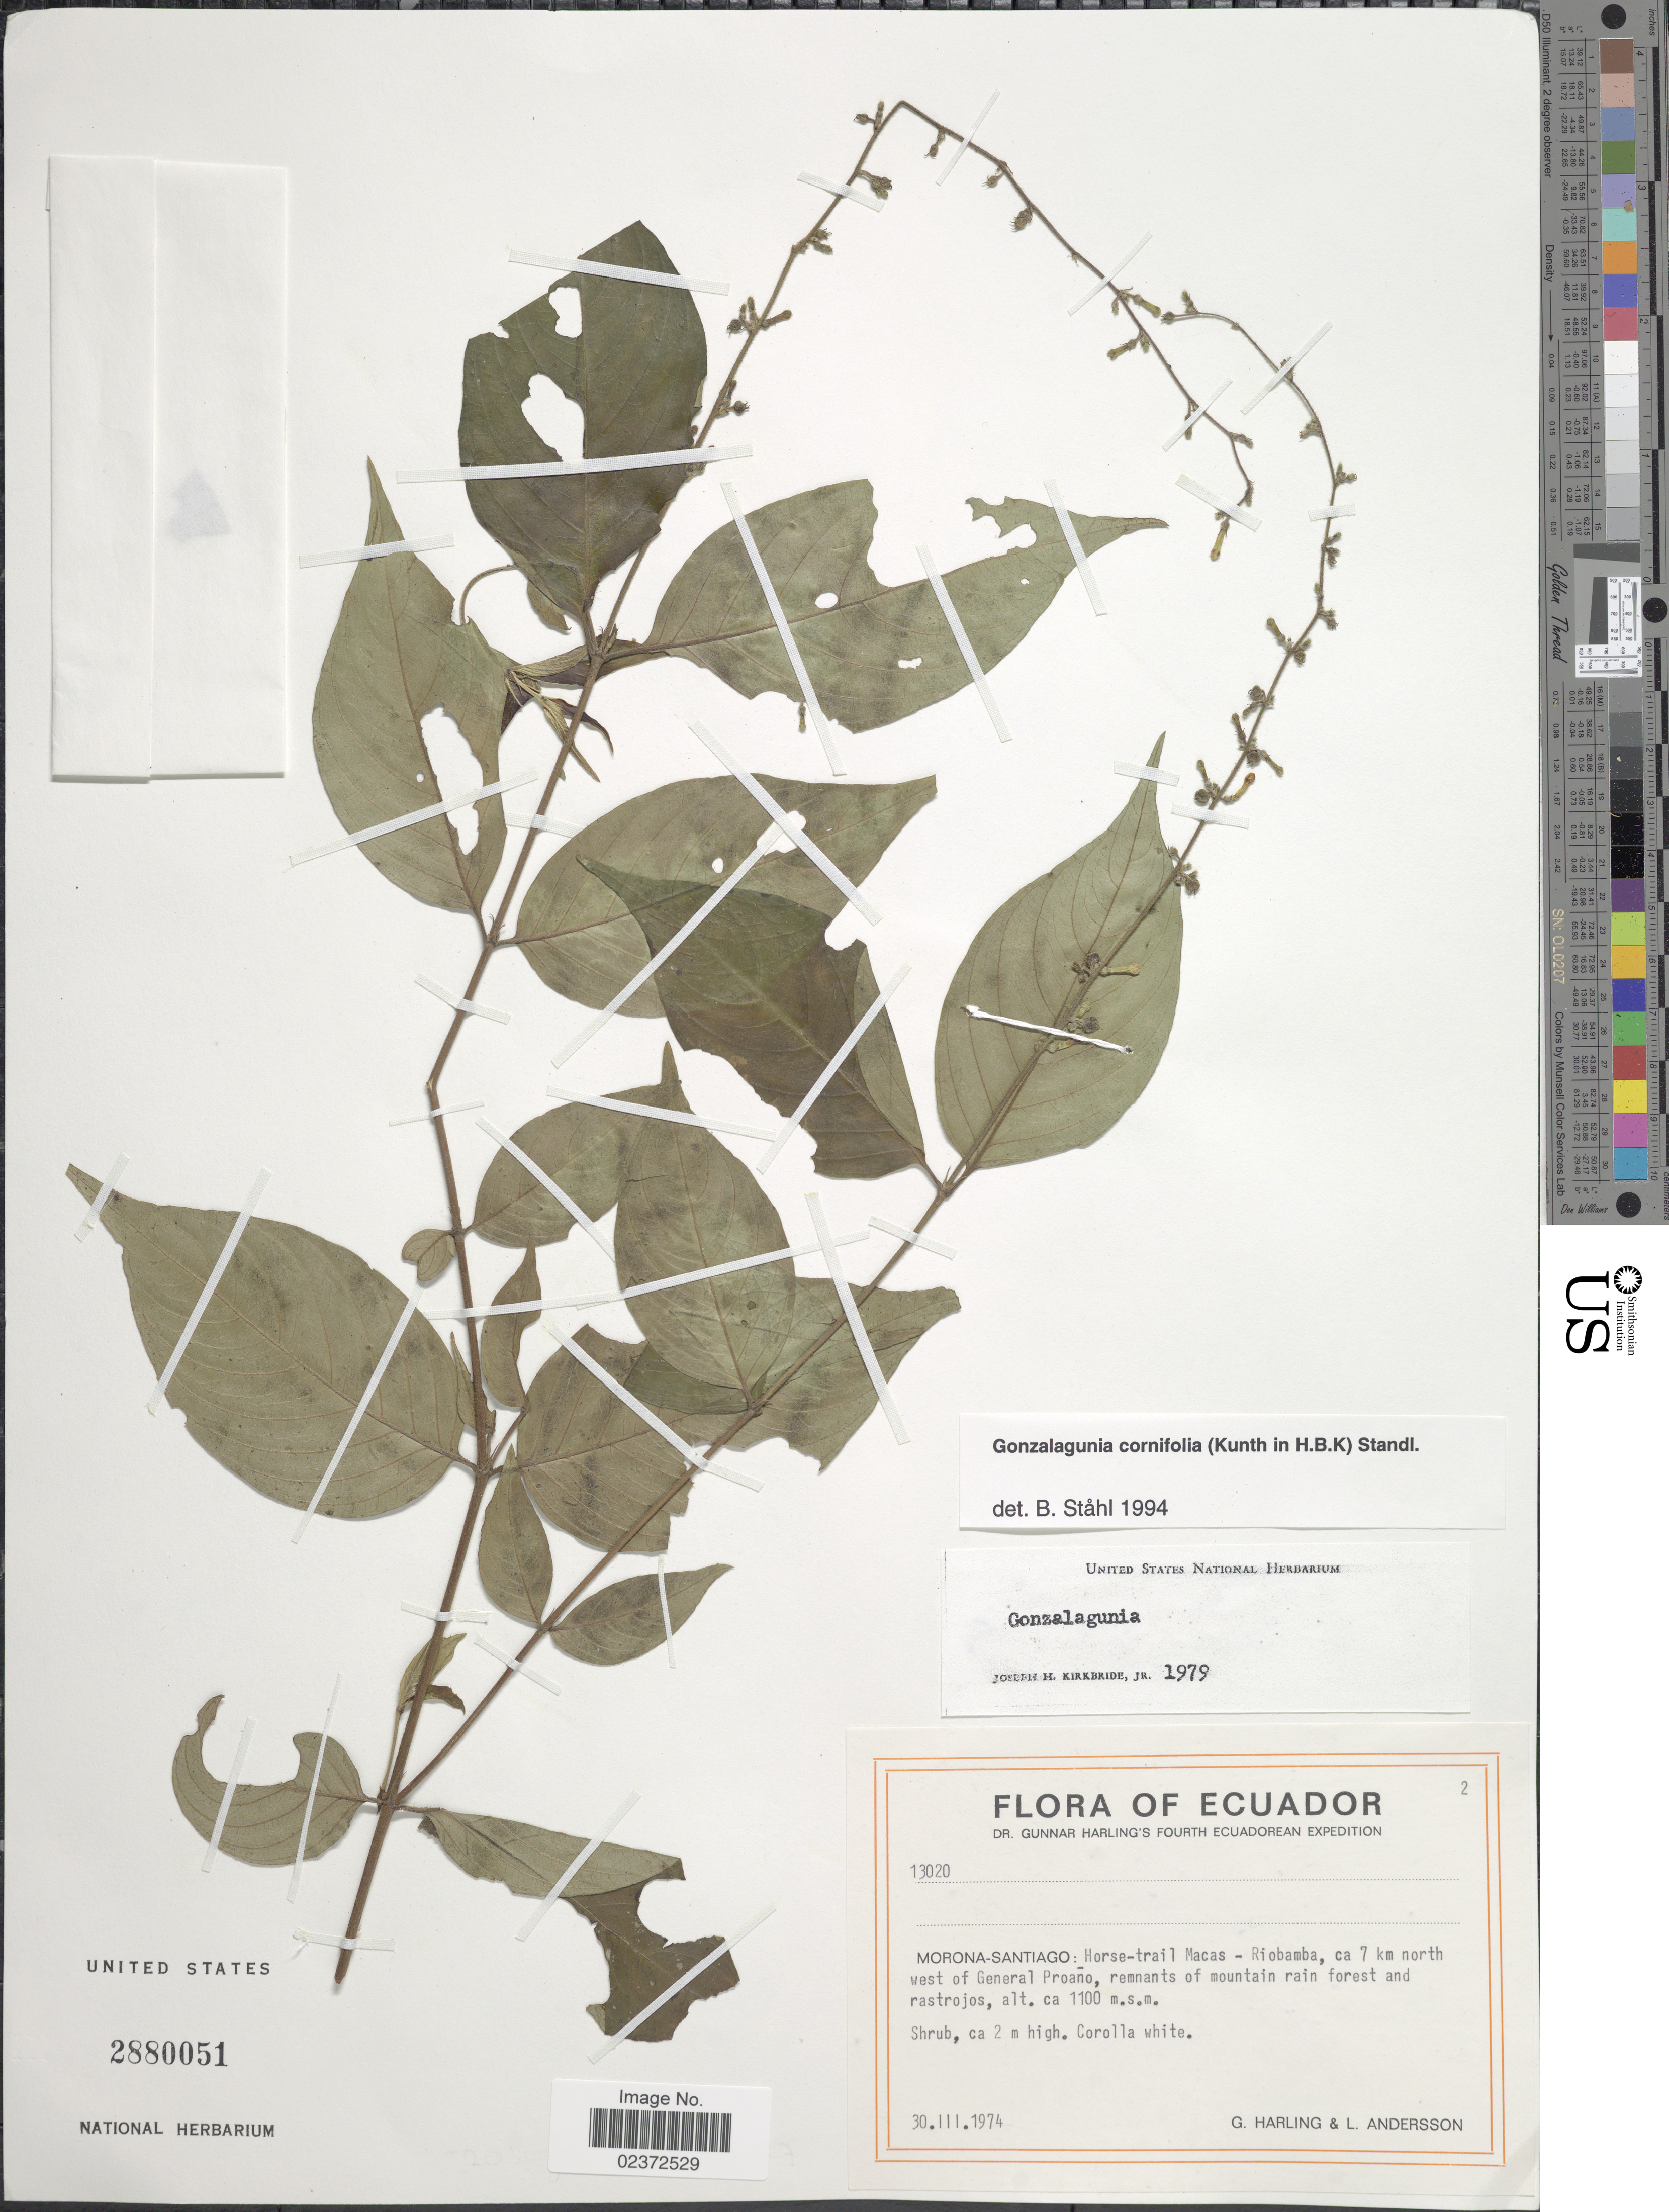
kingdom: Plantae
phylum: Tracheophyta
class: Magnoliopsida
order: Gentianales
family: Rubiaceae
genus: Gonzalagunia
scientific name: Gonzalagunia cornifolia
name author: (Kunth) Standl.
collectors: G. Harling & L. Andersson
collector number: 13020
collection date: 1974-03-30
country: Ecuador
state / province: Morona-Santiago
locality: Horse-trail Macas - Riobamba, ca 7 km north west of General Proaño, remnants of mountain rain forest and rastrojos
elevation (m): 1100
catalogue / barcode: US 2880051